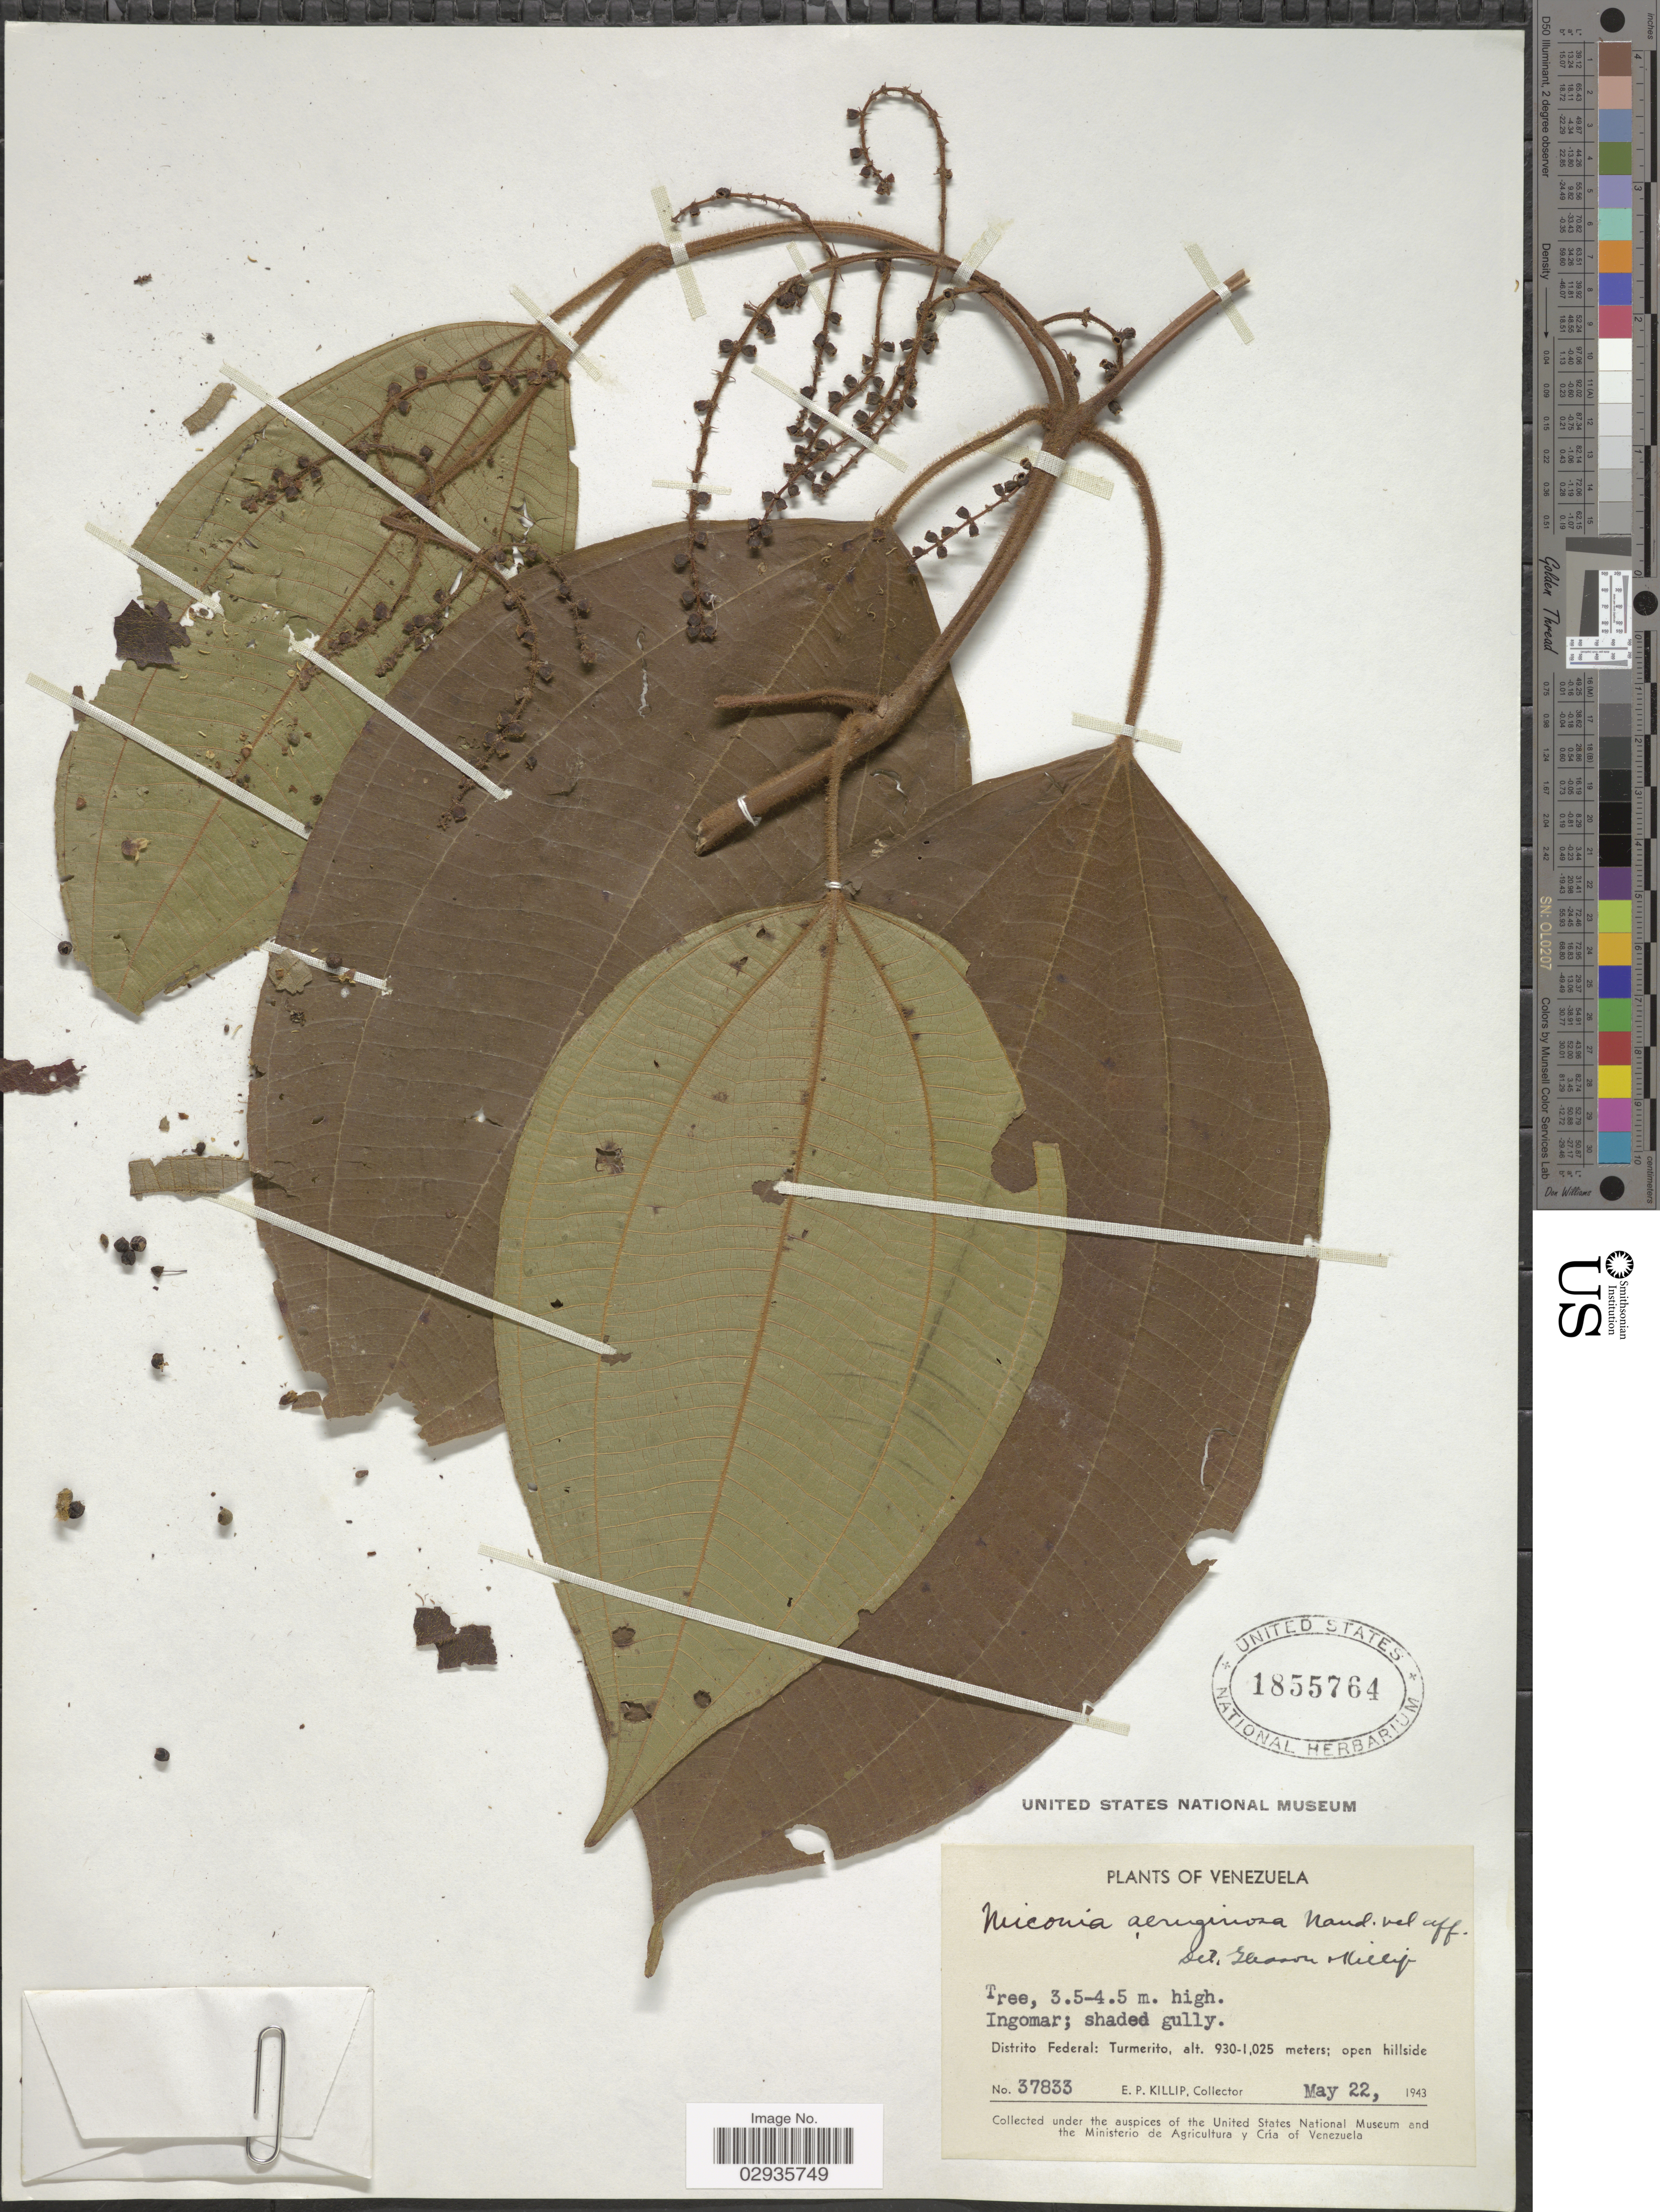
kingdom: Plantae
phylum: Tracheophyta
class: Magnoliopsida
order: Myrtales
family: Melastomataceae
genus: Miconia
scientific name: Miconia aeruginosa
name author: Naudin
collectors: E. P. Killip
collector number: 37833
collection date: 1943-05-22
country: Venezuela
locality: Distrito Federal: Turmerito.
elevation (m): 930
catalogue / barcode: US 1855764